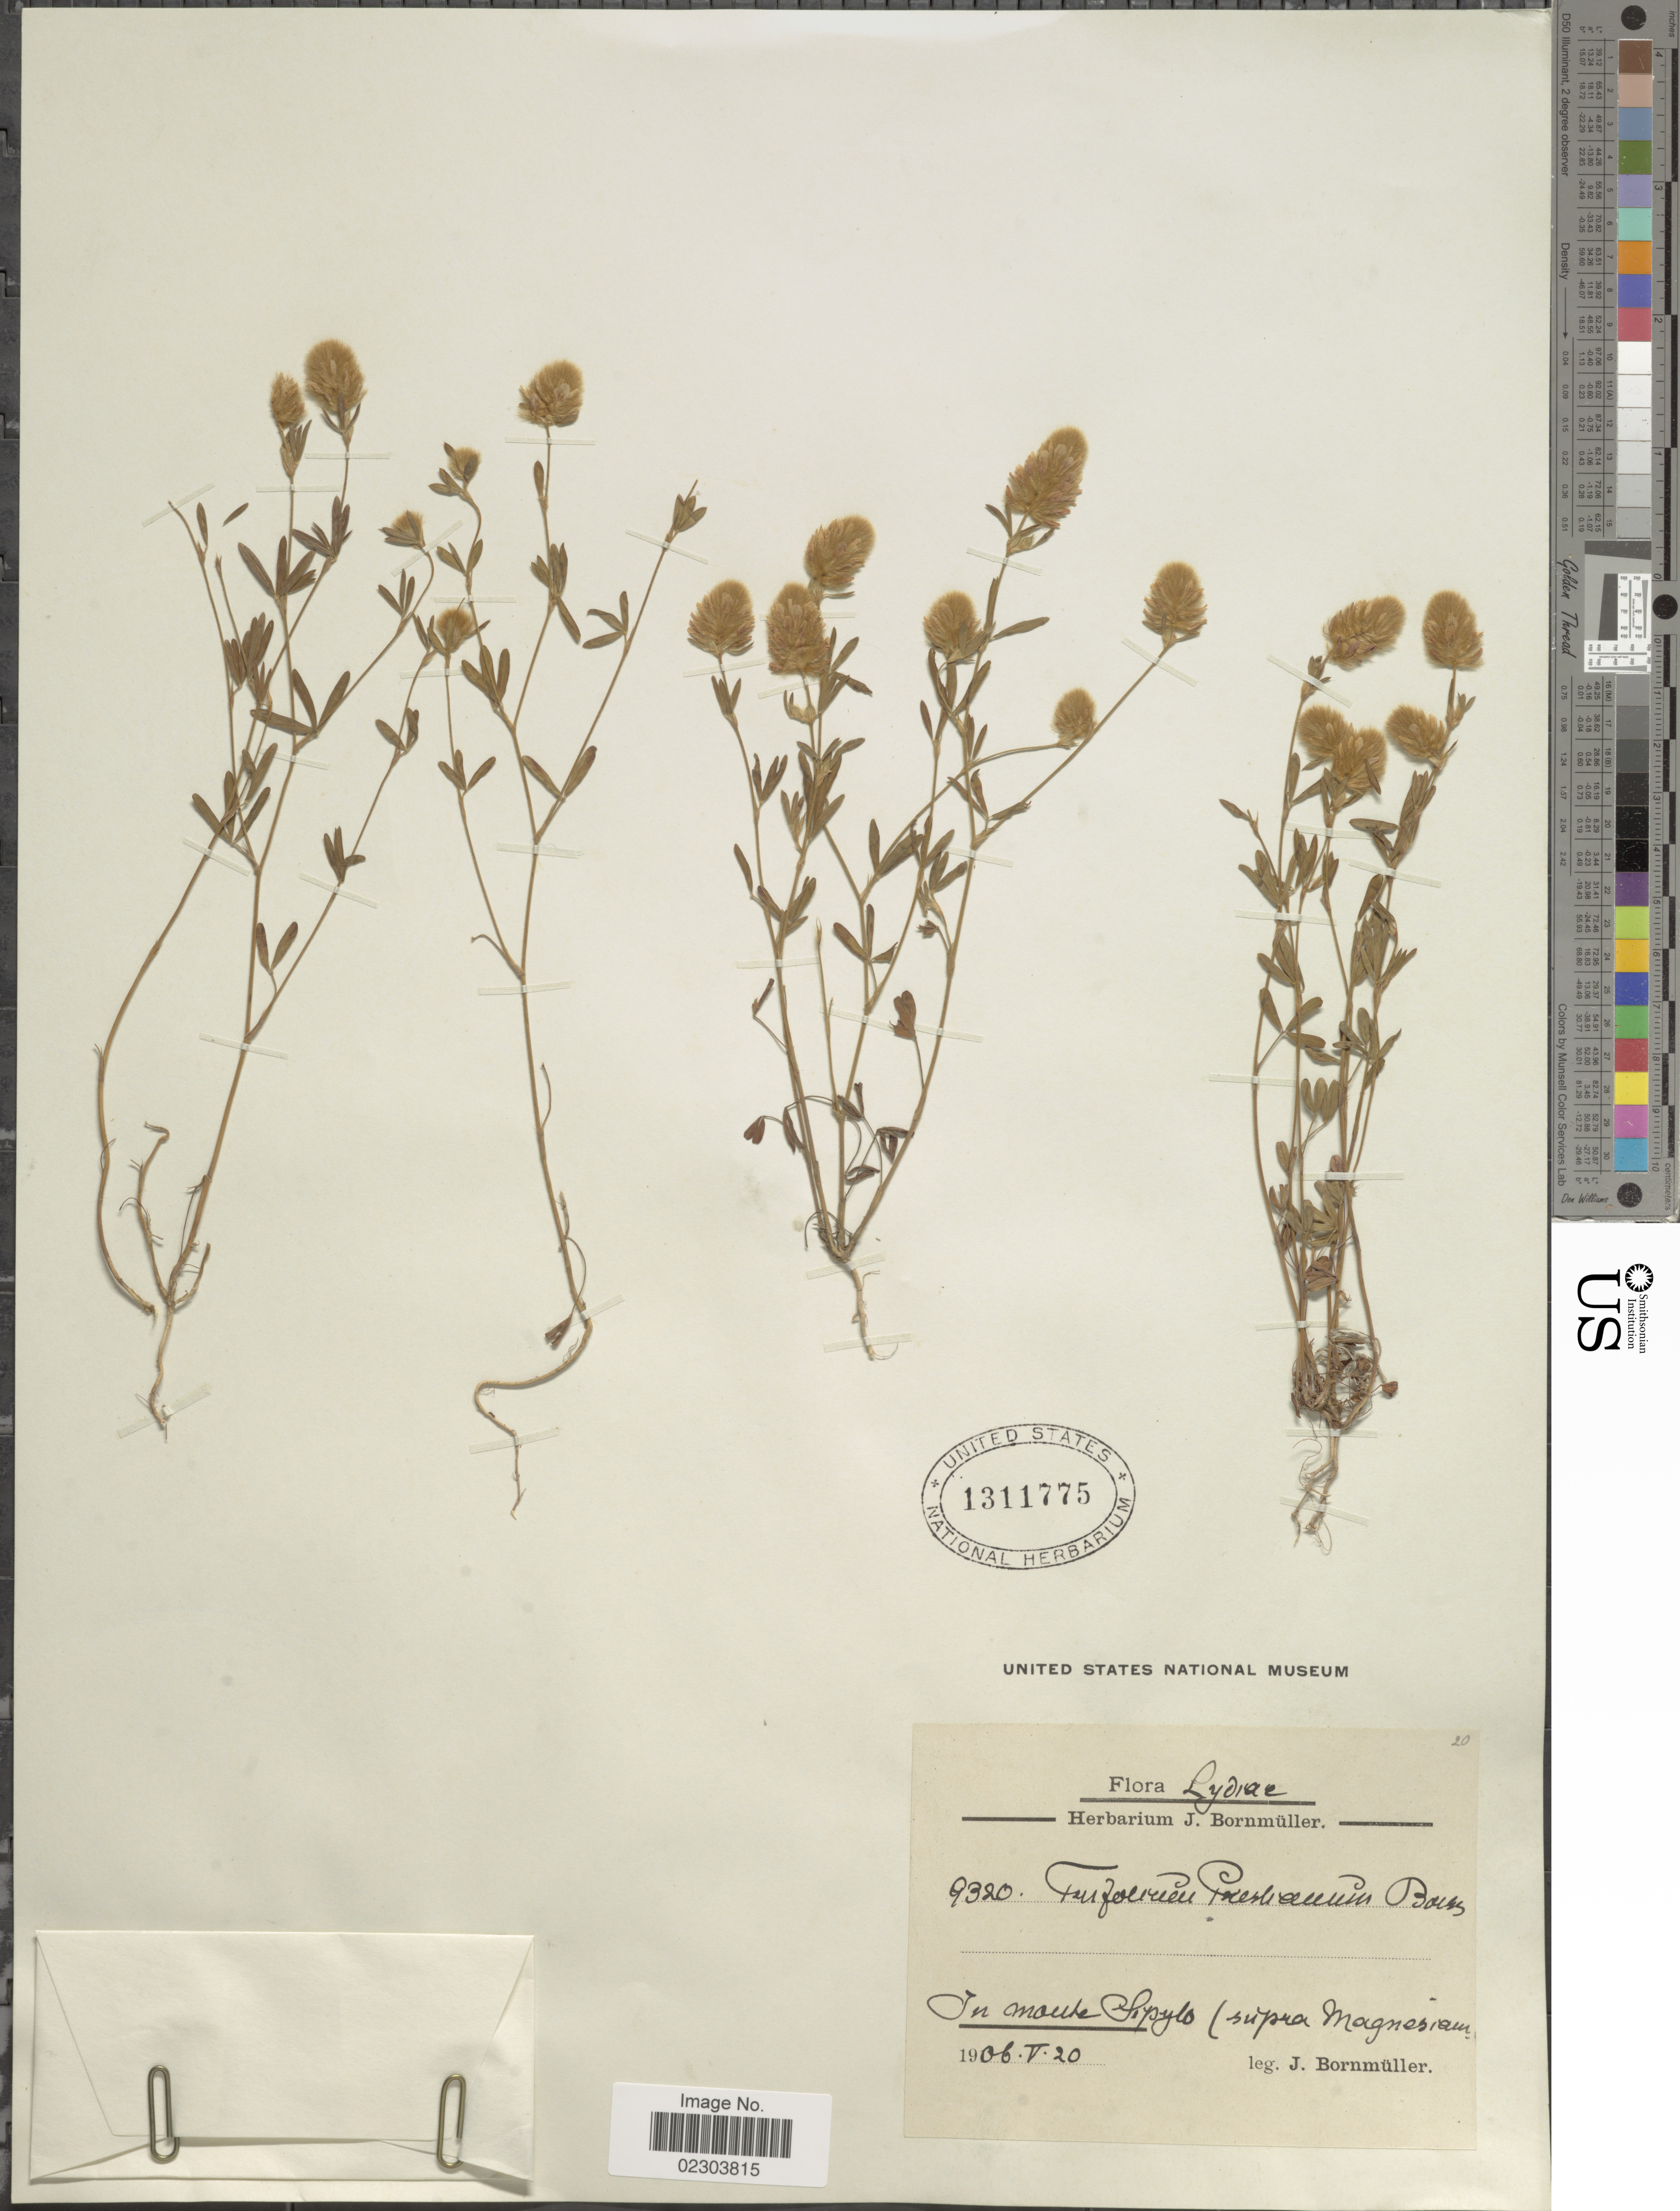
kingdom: Plantae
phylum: Tracheophyta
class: Magnoliopsida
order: Fabales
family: Fabaceae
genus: Trifolium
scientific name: Trifolium arvense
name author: L.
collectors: J. Bornmüller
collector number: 9320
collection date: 1906-05-20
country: Turkey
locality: Lydiae, in monte Sipylo (supra Magnesium) [interpreted]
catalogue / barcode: US 1311775